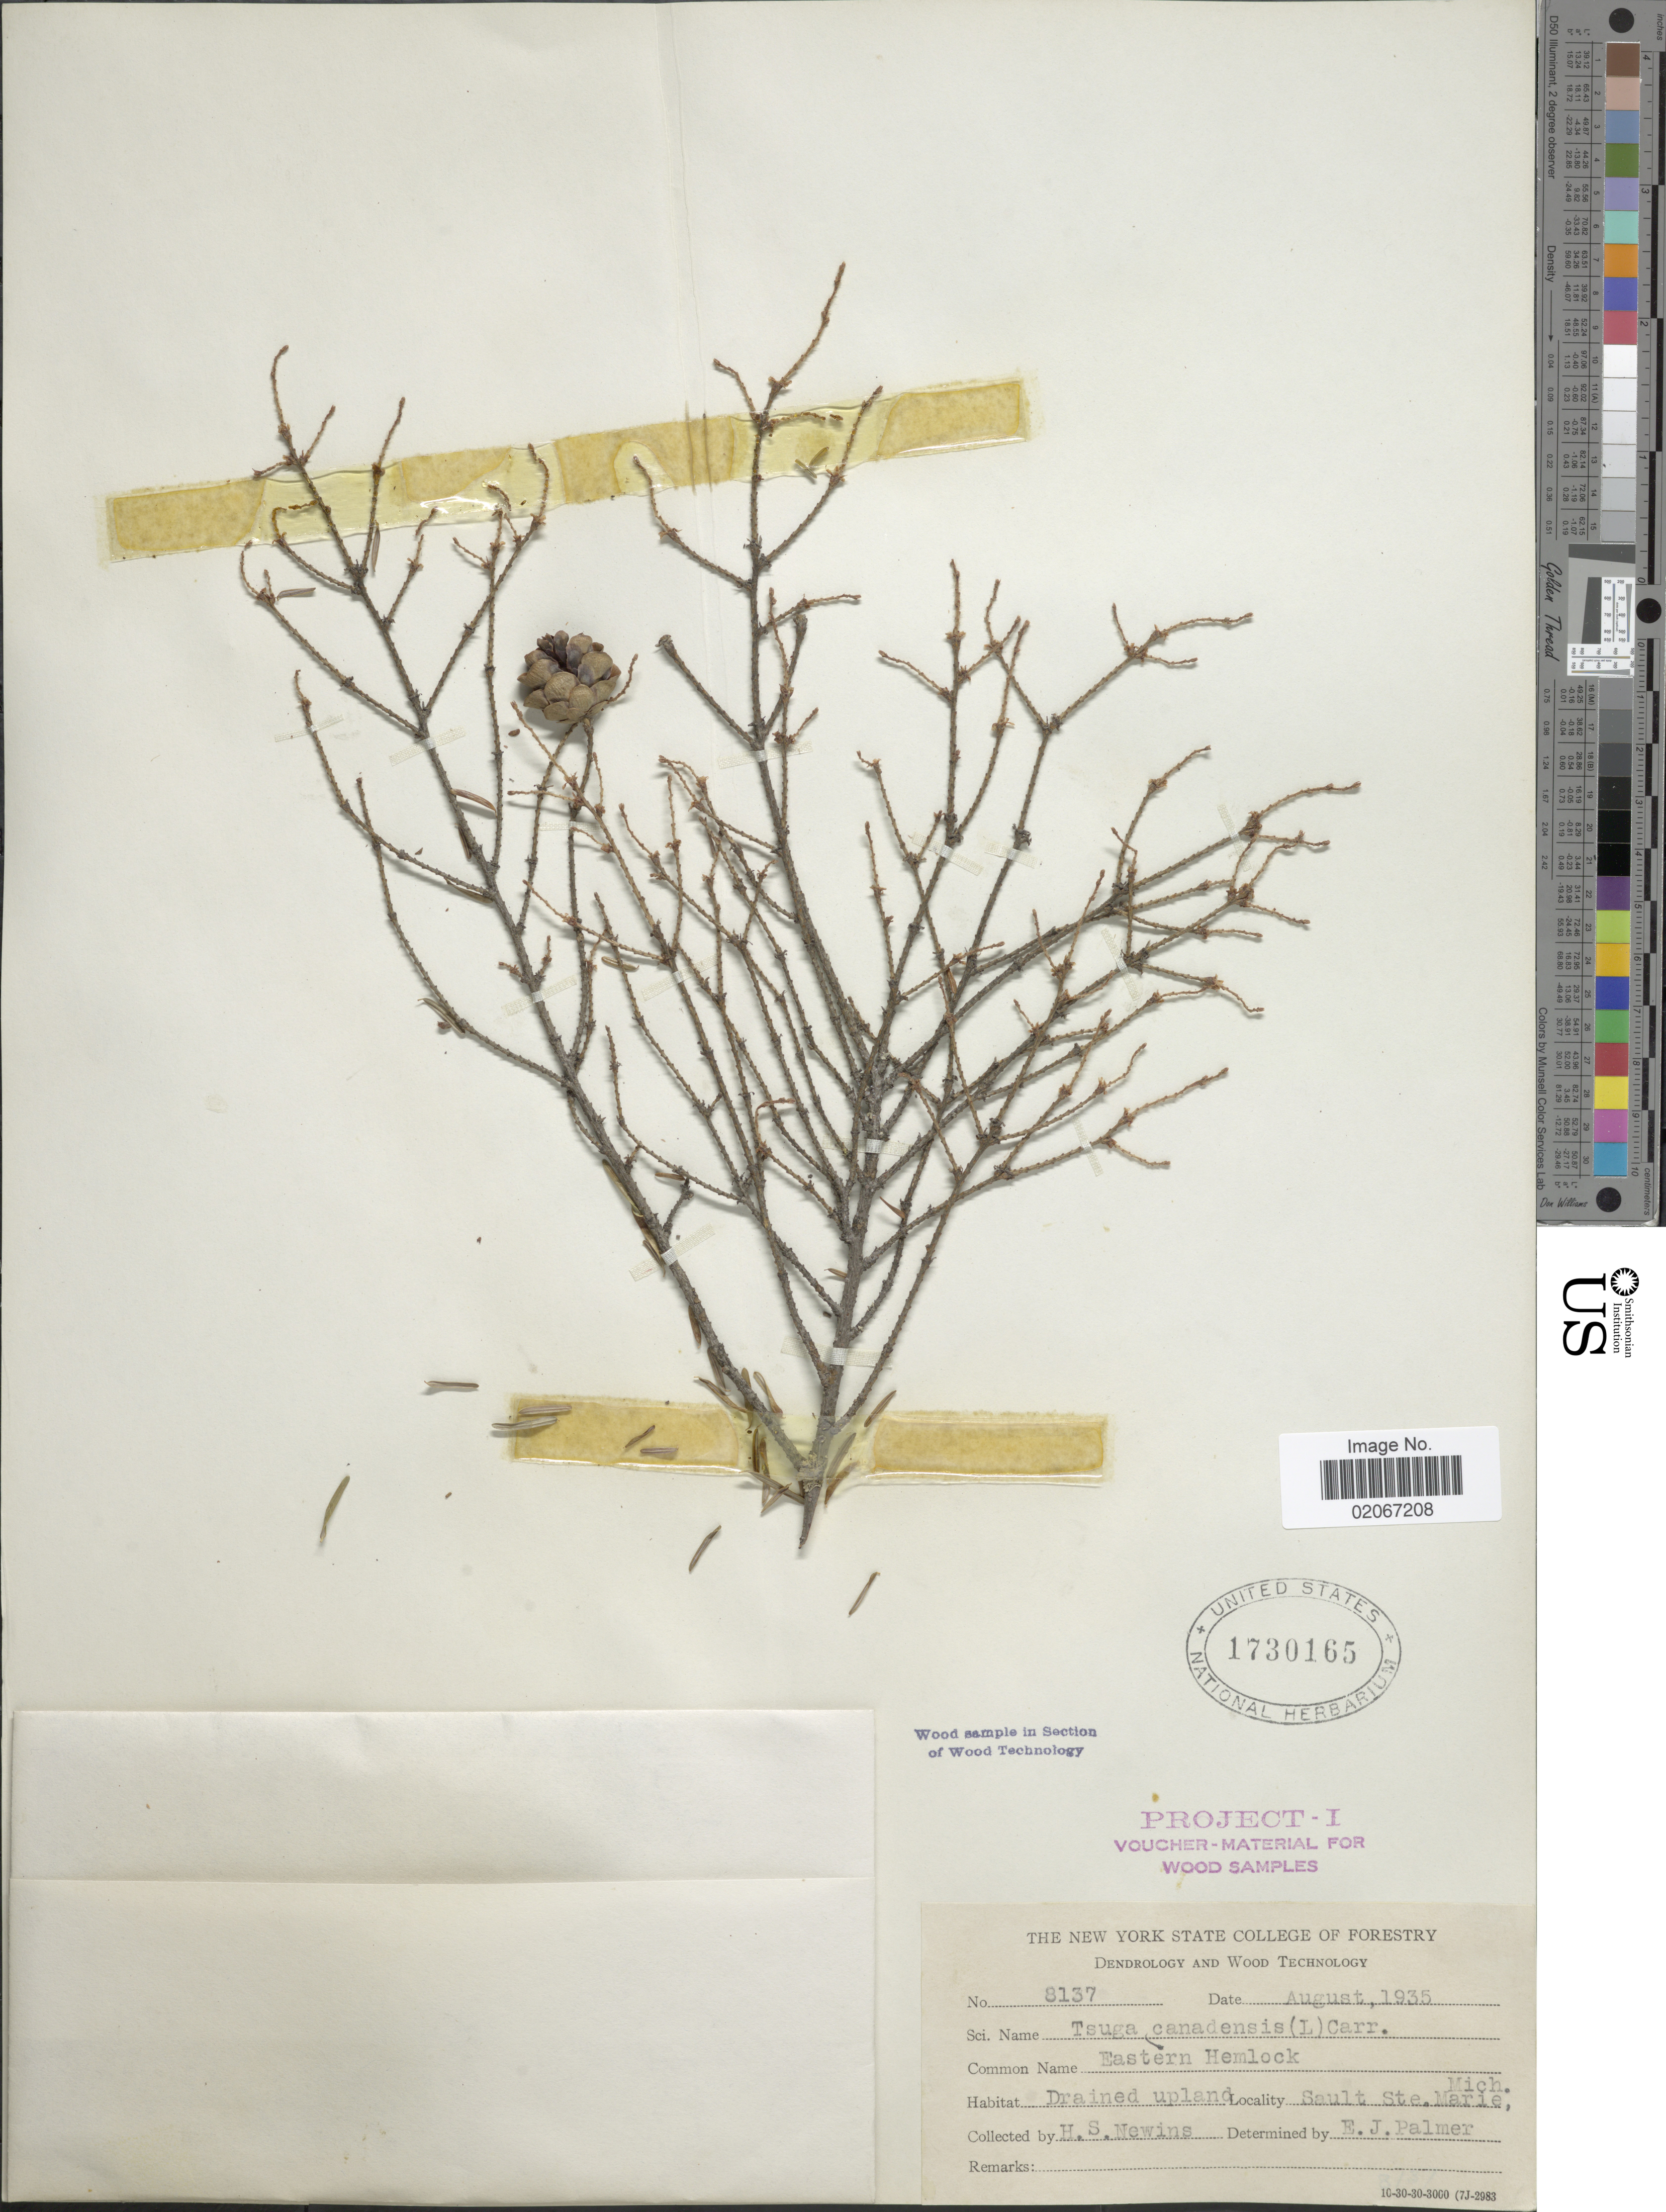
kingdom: Plantae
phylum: Tracheophyta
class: Pinopsida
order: Pinales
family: Pinaceae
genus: Tsuga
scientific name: Tsuga canadensis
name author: (L.) Carrière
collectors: H. Newins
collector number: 8137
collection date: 1935-08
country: United States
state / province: Michigan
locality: Drained upland, Sault Ste. Marie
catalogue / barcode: US 1730165